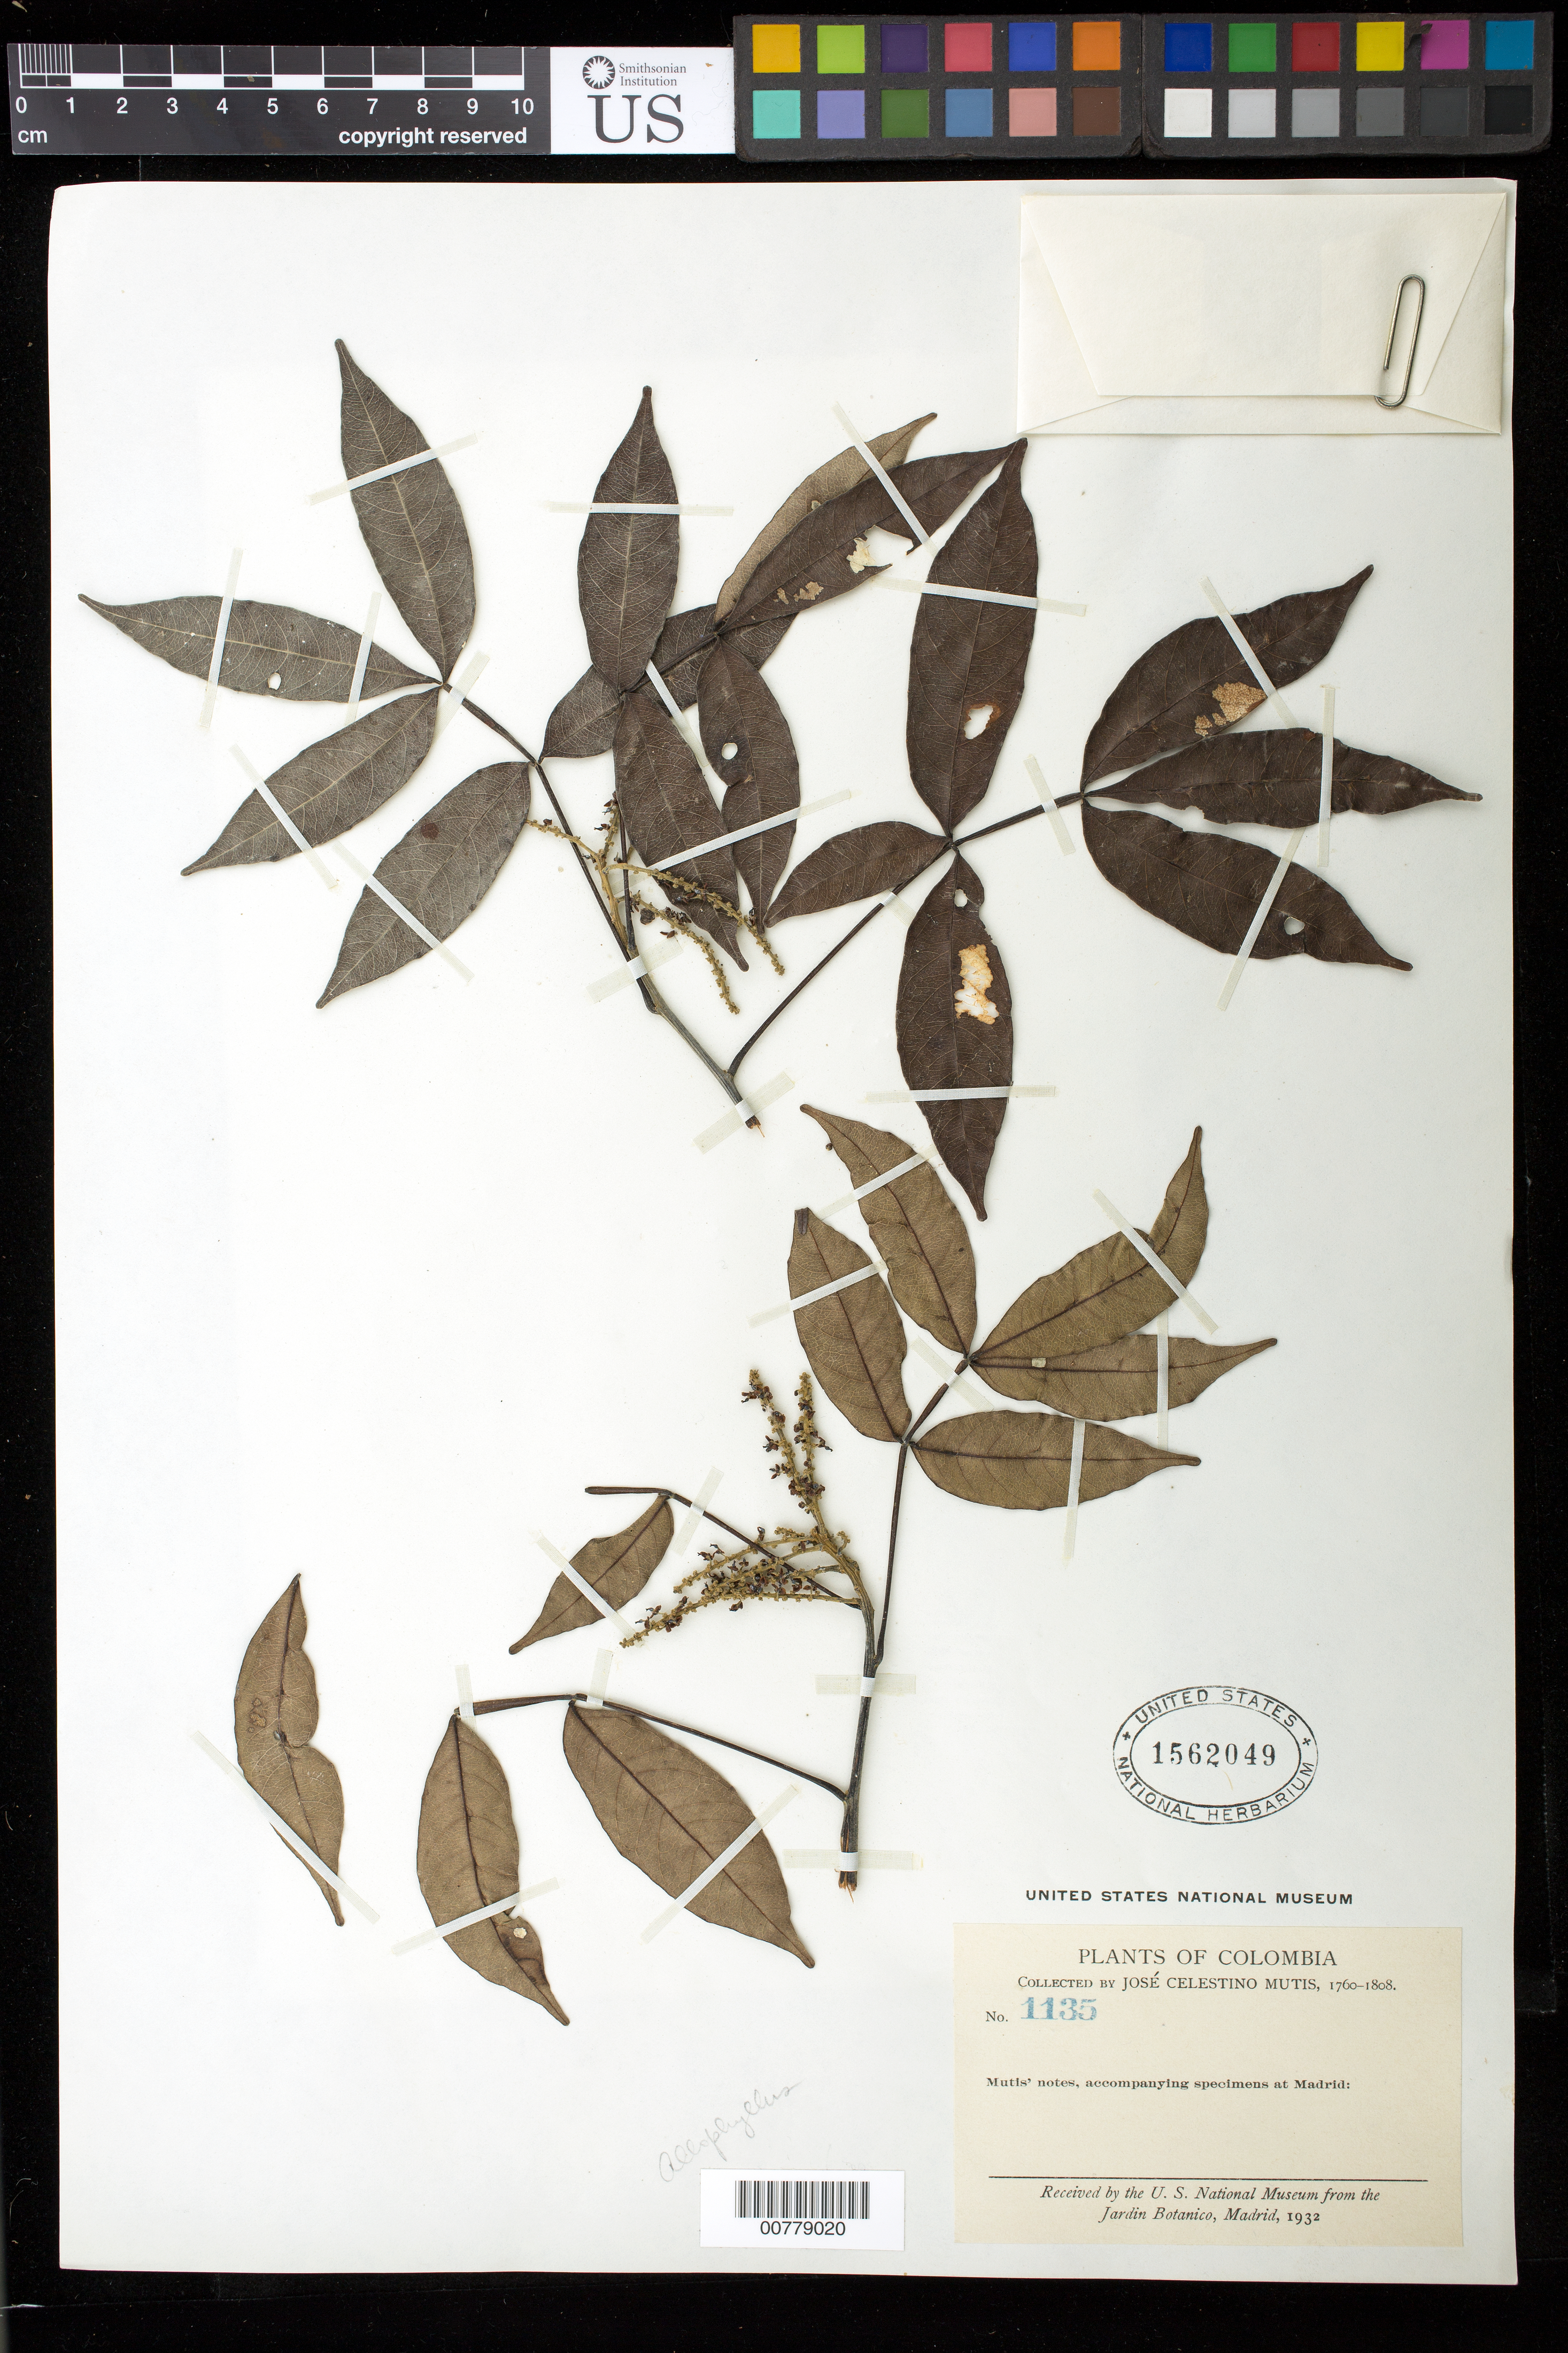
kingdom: Plantae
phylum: Tracheophyta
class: Magnoliopsida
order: Sapindales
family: Sapindaceae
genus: Allophylus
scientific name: Allophylus sp.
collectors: J. C. B. Mutis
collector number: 1135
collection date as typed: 1760 to 1808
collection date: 1760/1808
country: Colombia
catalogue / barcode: US 1562049